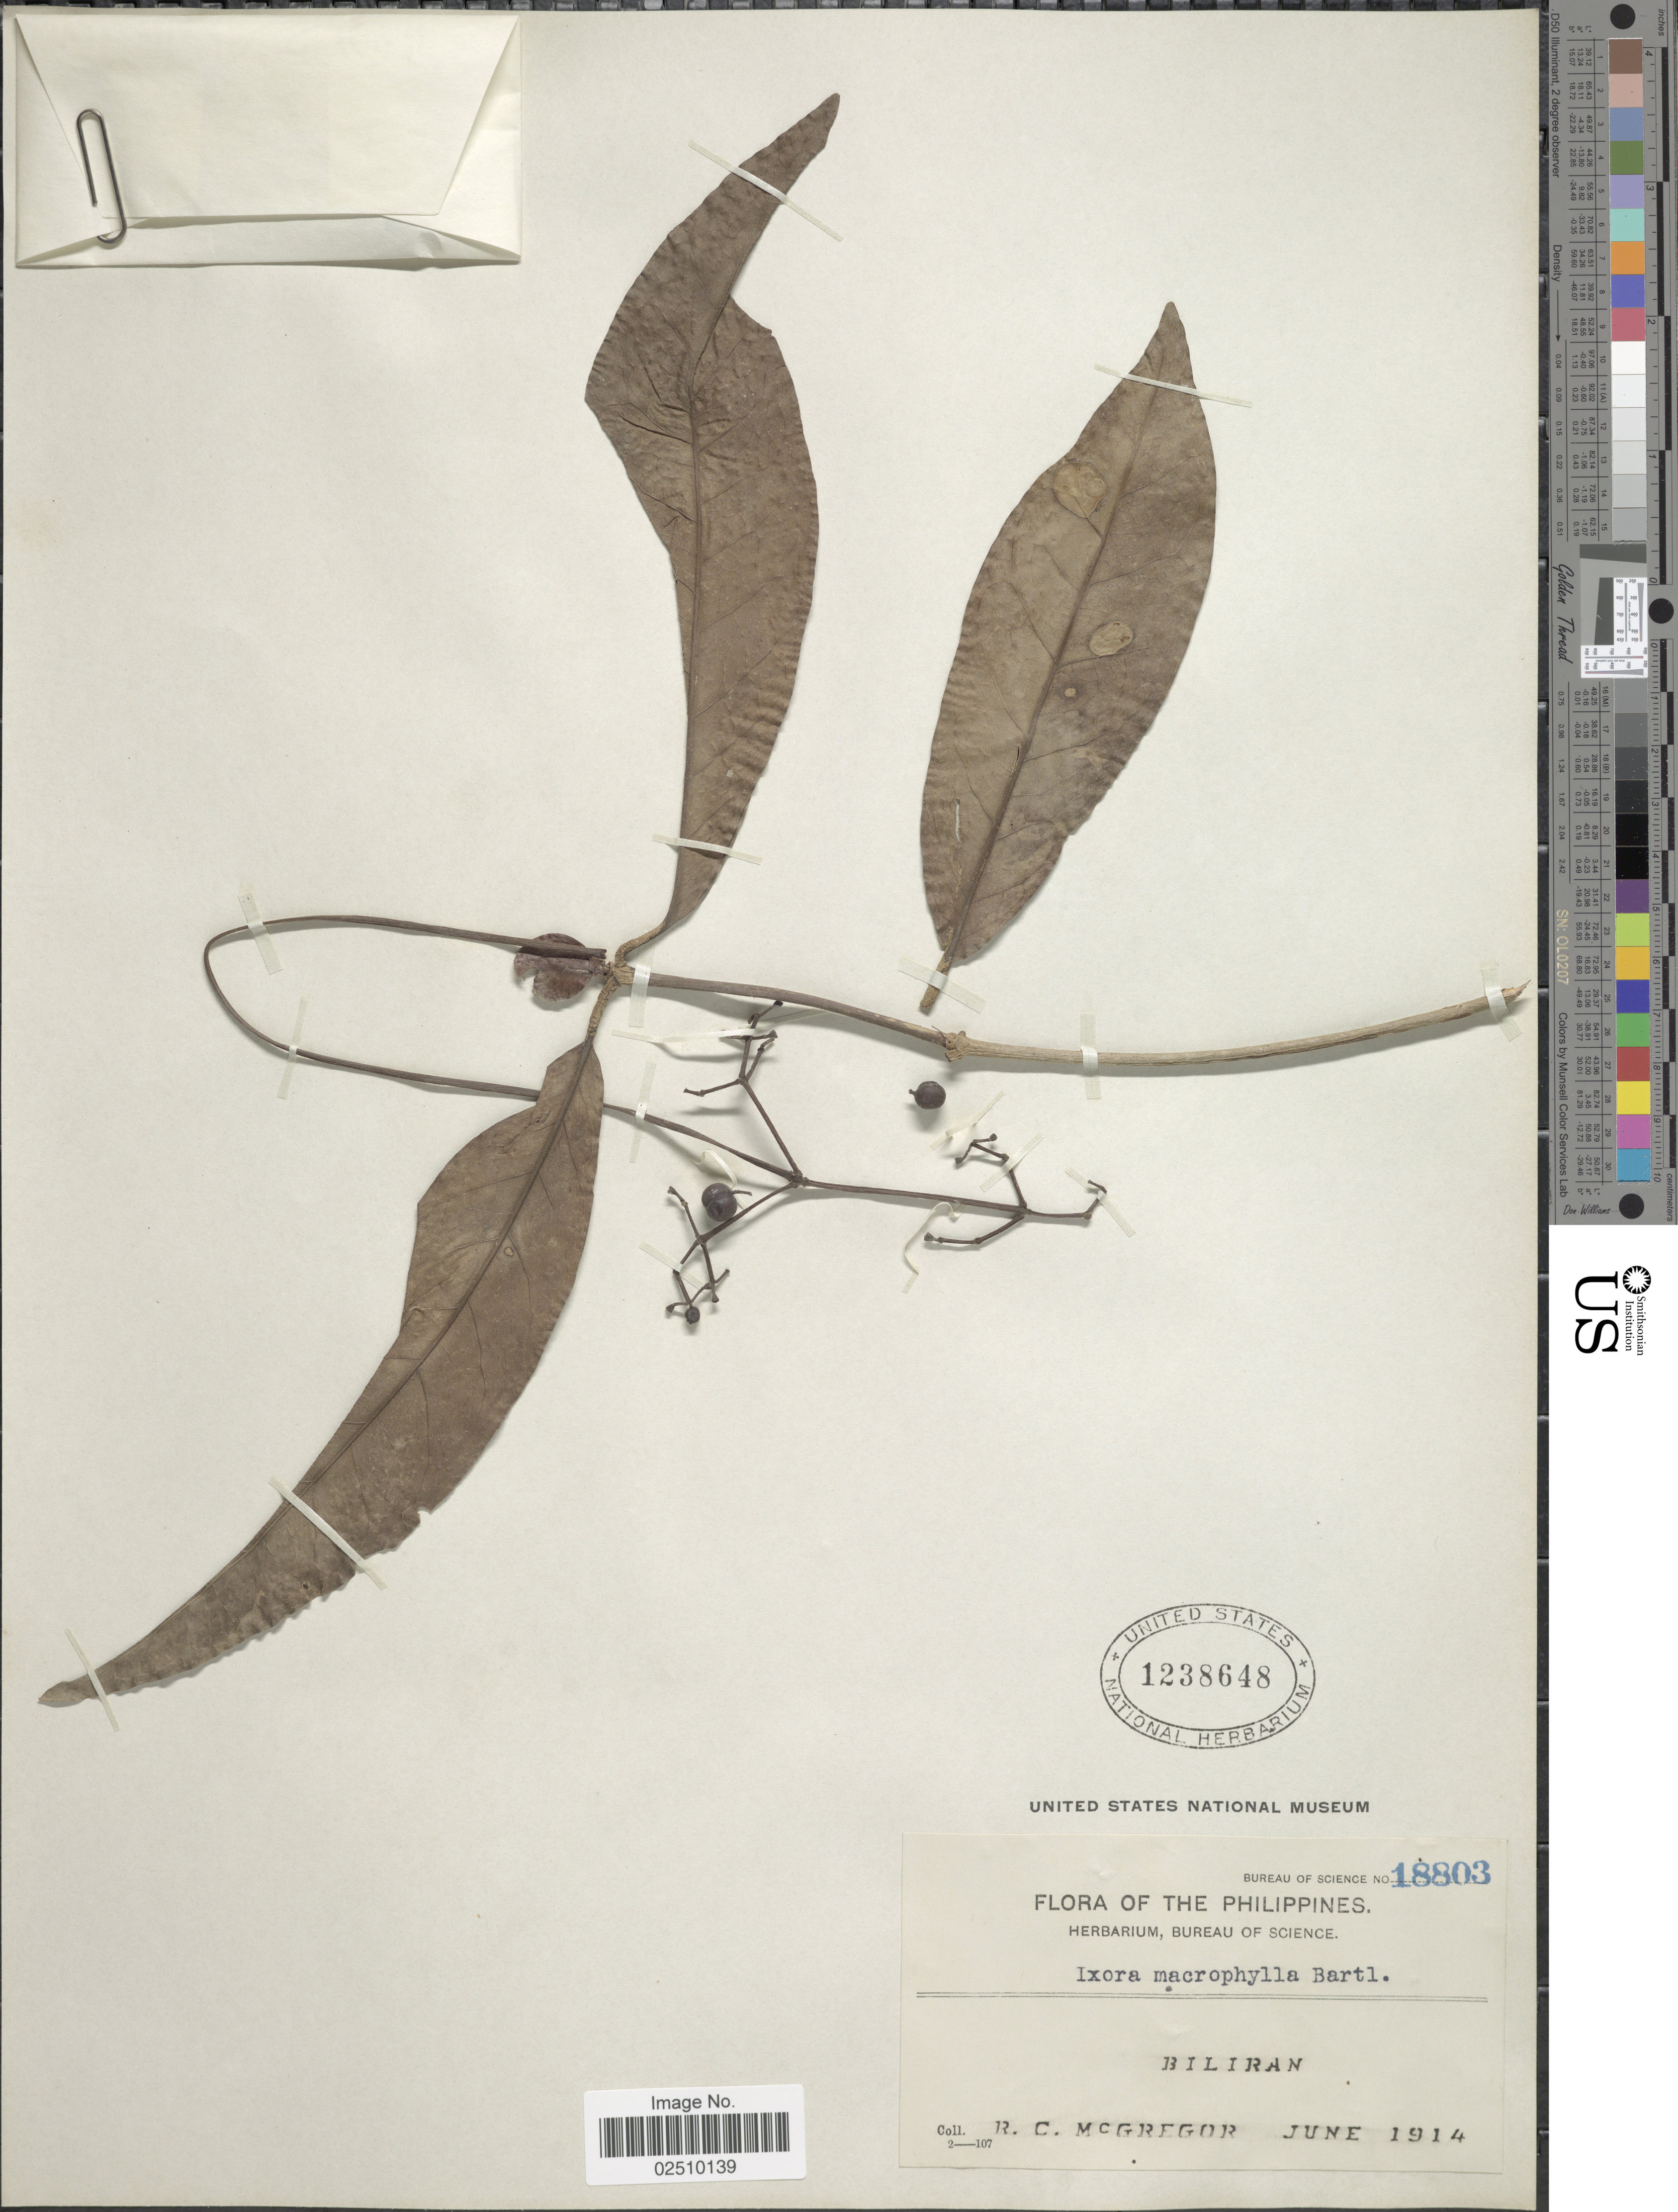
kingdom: Plantae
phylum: Tracheophyta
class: Magnoliopsida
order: Gentianales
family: Rubiaceae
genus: Ixora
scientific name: Ixora macrophylla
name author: Bartl. ex DC.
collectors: R. C. McGregor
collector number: Bureau of Science 18803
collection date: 1914-06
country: Philippines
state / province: Eastern Visayas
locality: Biliran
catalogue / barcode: US 1238648